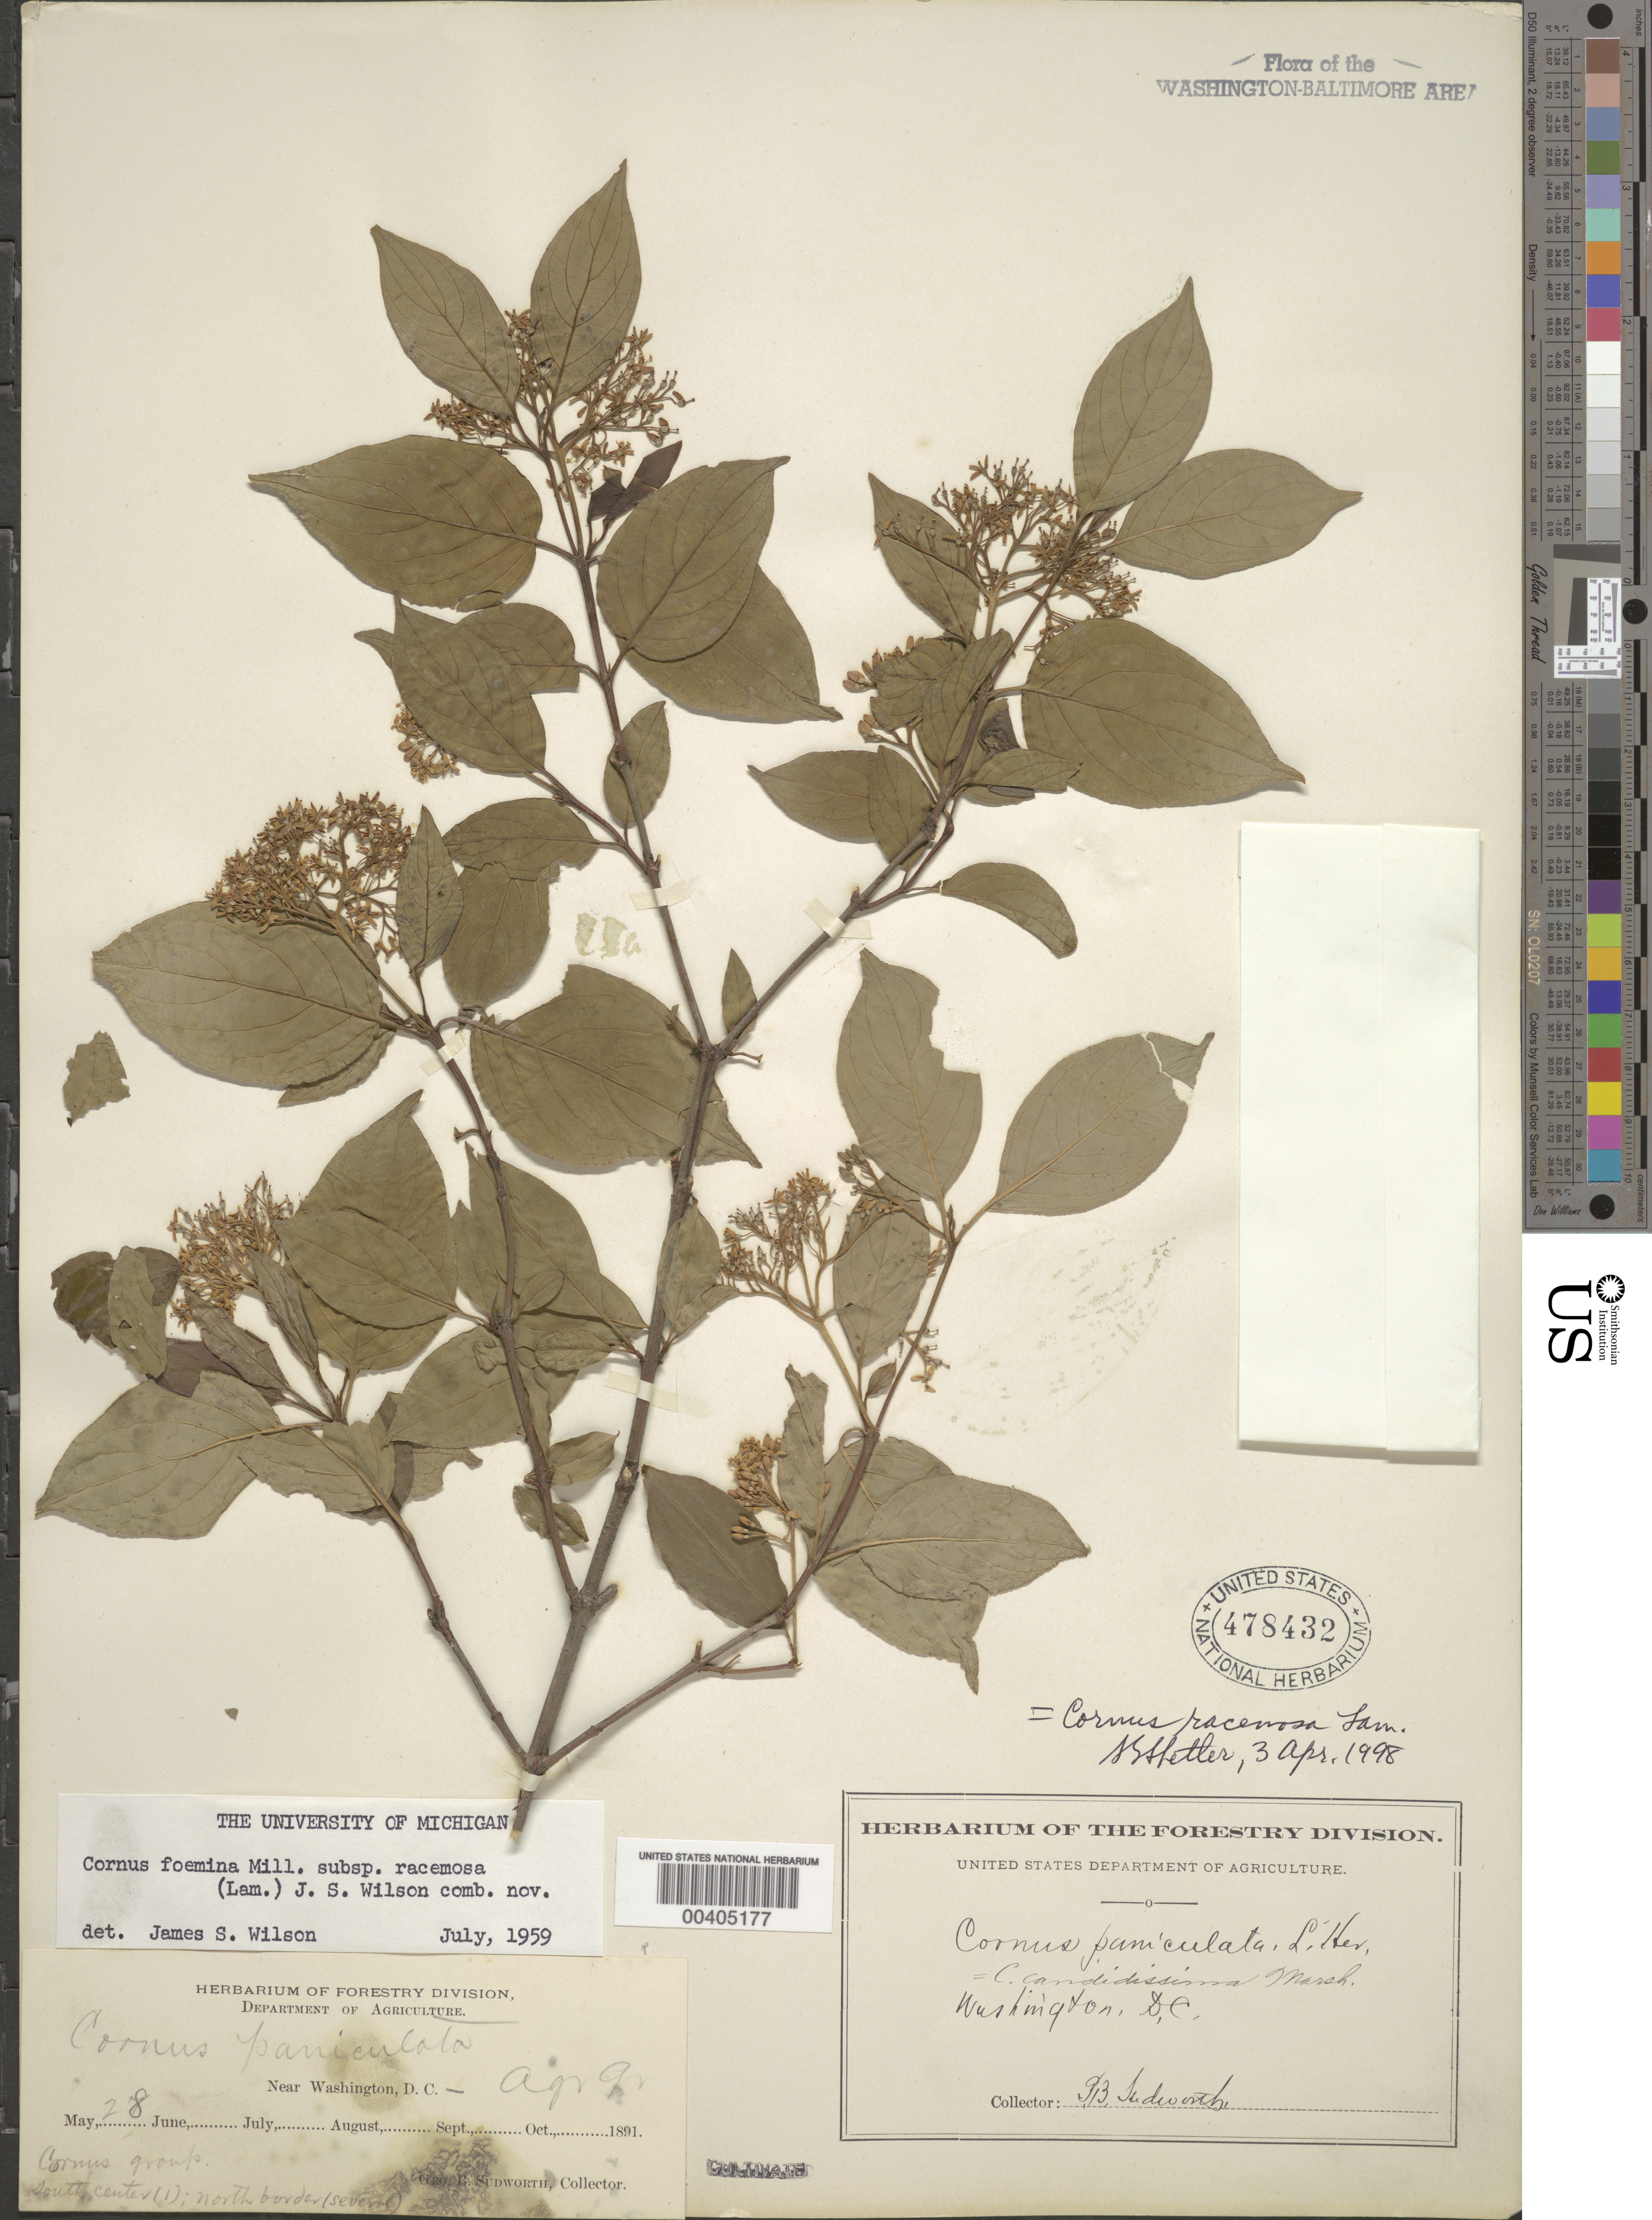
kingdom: Plantae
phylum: Tracheophyta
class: Magnoliopsida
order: Cornales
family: Cornaceae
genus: Cornus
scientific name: Cornus racemosa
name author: Lam.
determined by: Wilson, J. S., (MICH), University of Michigan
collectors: G. B. Sudworth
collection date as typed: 28 May 1891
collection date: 1891-05-28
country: United States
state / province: District of Columbia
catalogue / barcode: US 478432